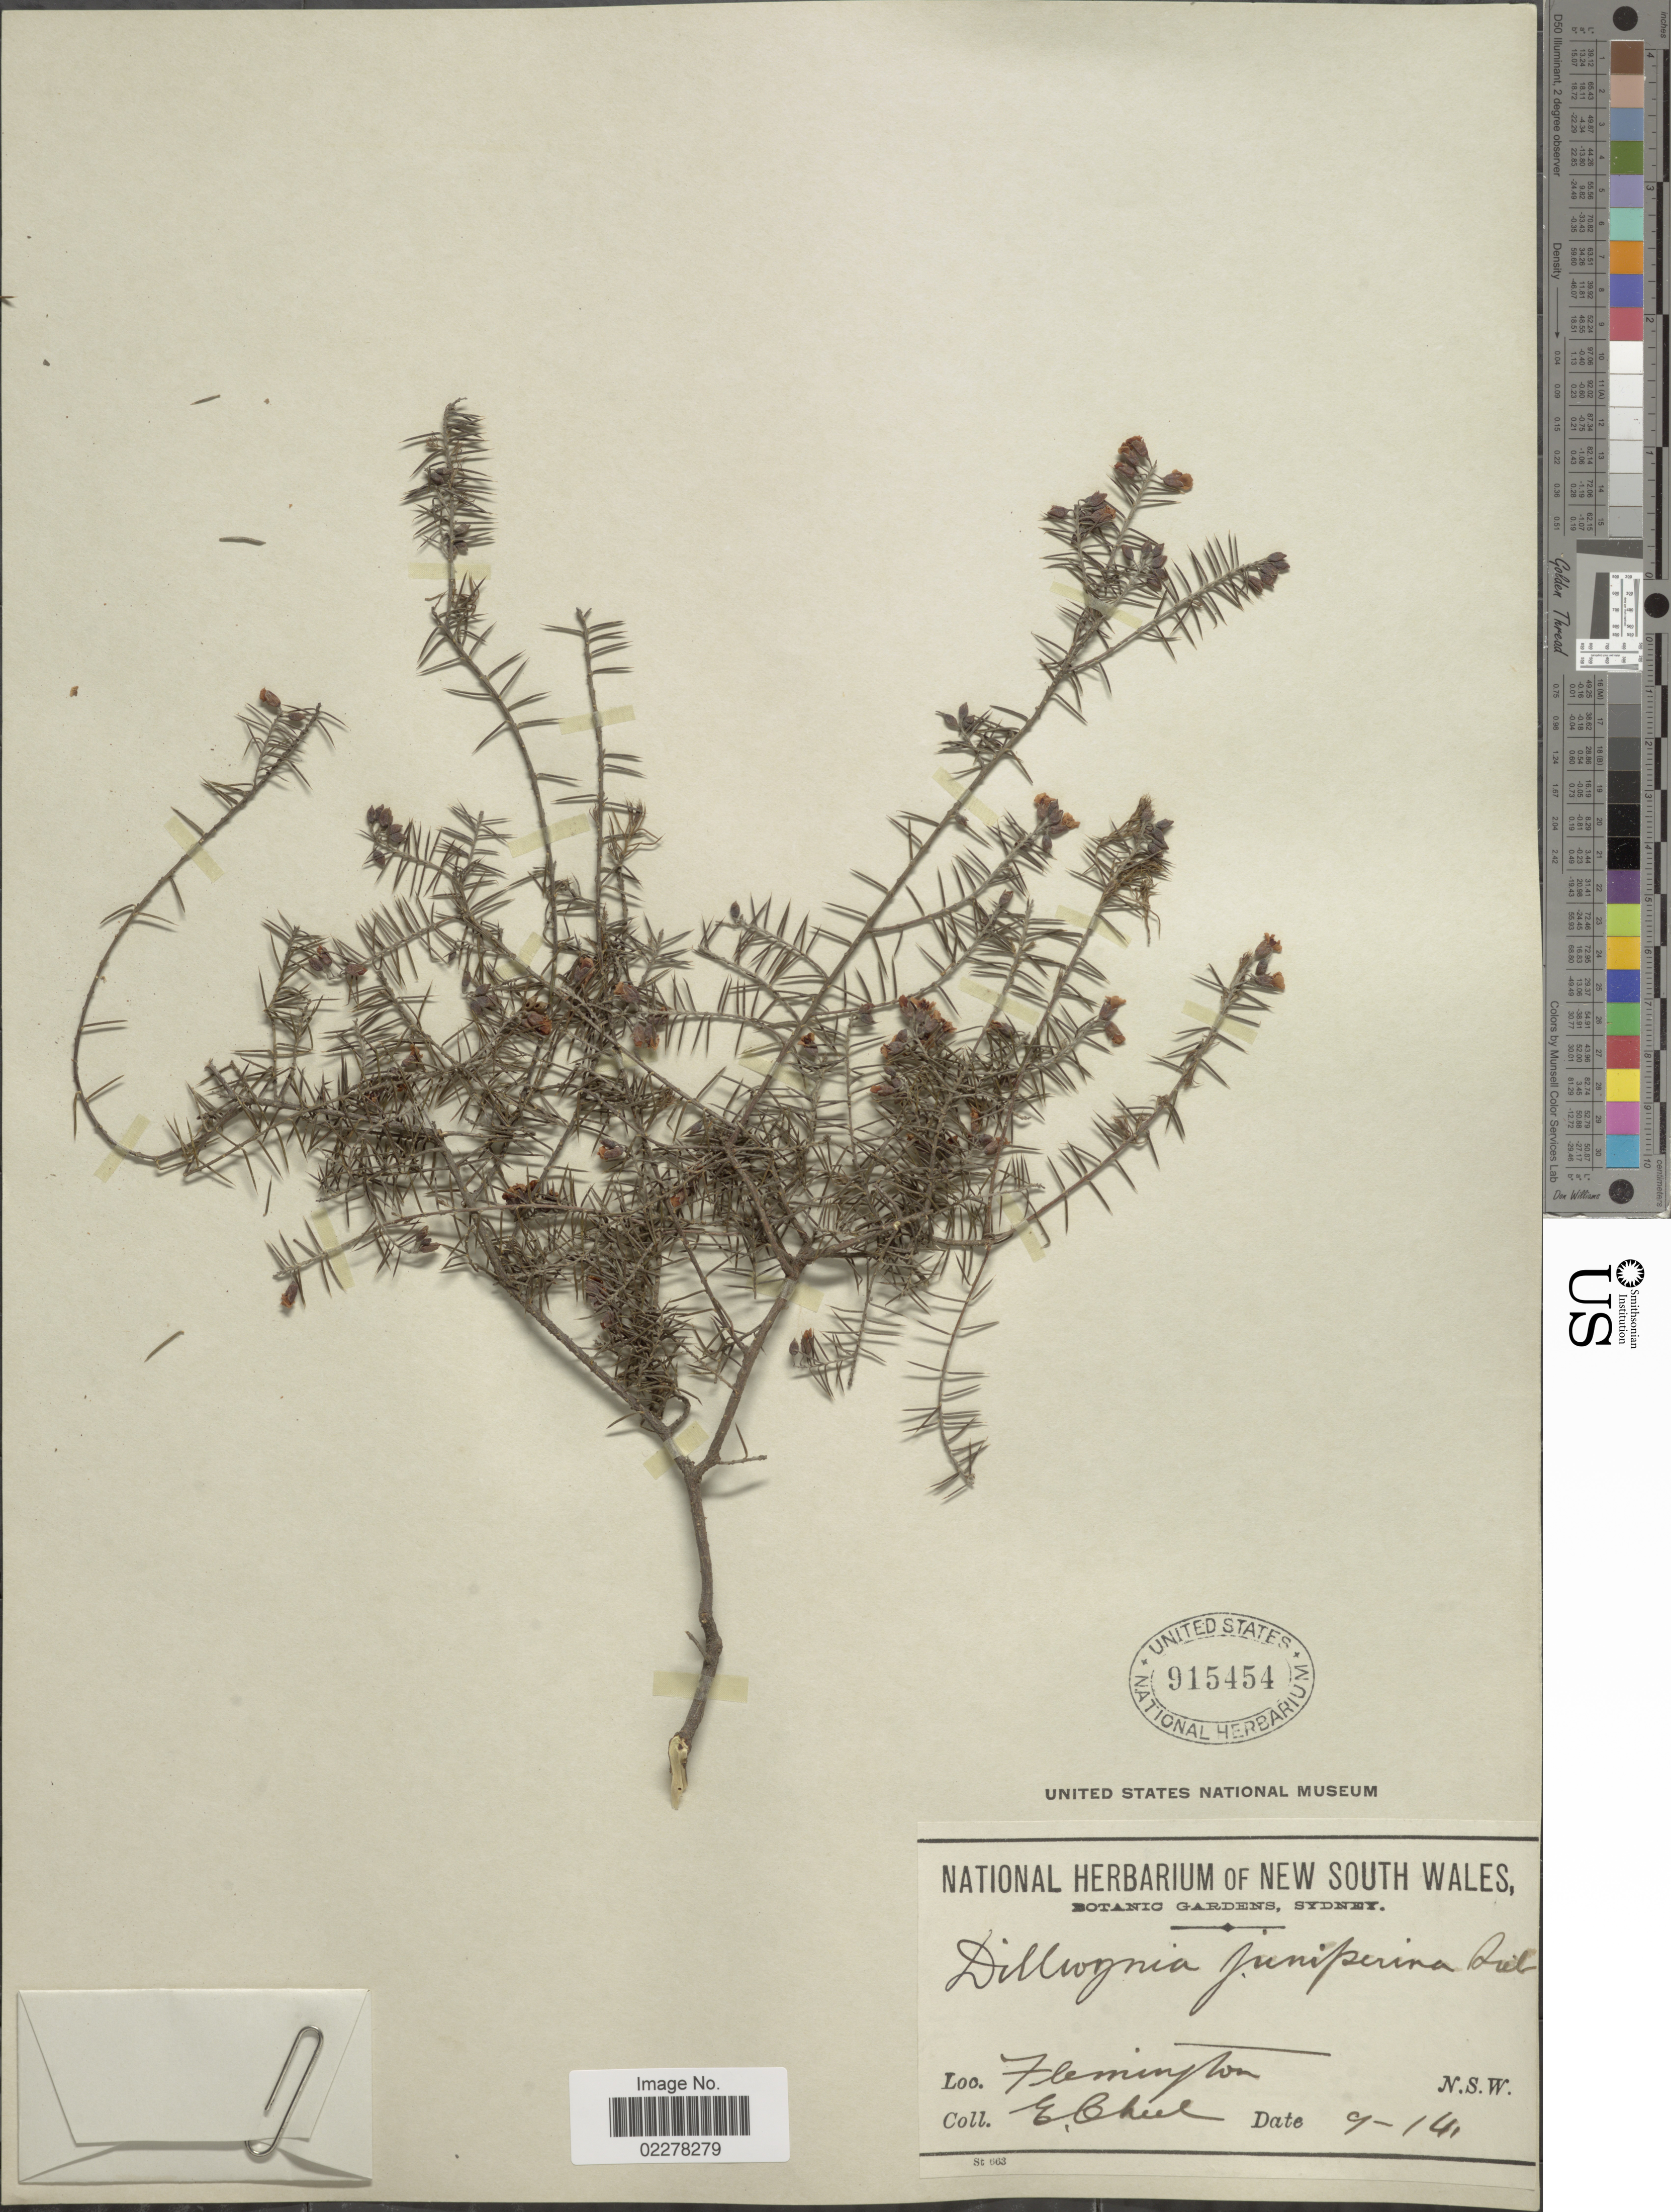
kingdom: Plantae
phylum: Tracheophyta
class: Magnoliopsida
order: Fabales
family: Fabaceae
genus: Dillwynia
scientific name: Dillwynia juniperina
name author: Lodd.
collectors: E. Cheel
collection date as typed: Transcribed d/m/y: /9/141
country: Australia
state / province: New South Wales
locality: Flemington. N.S.W.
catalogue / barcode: US 915454